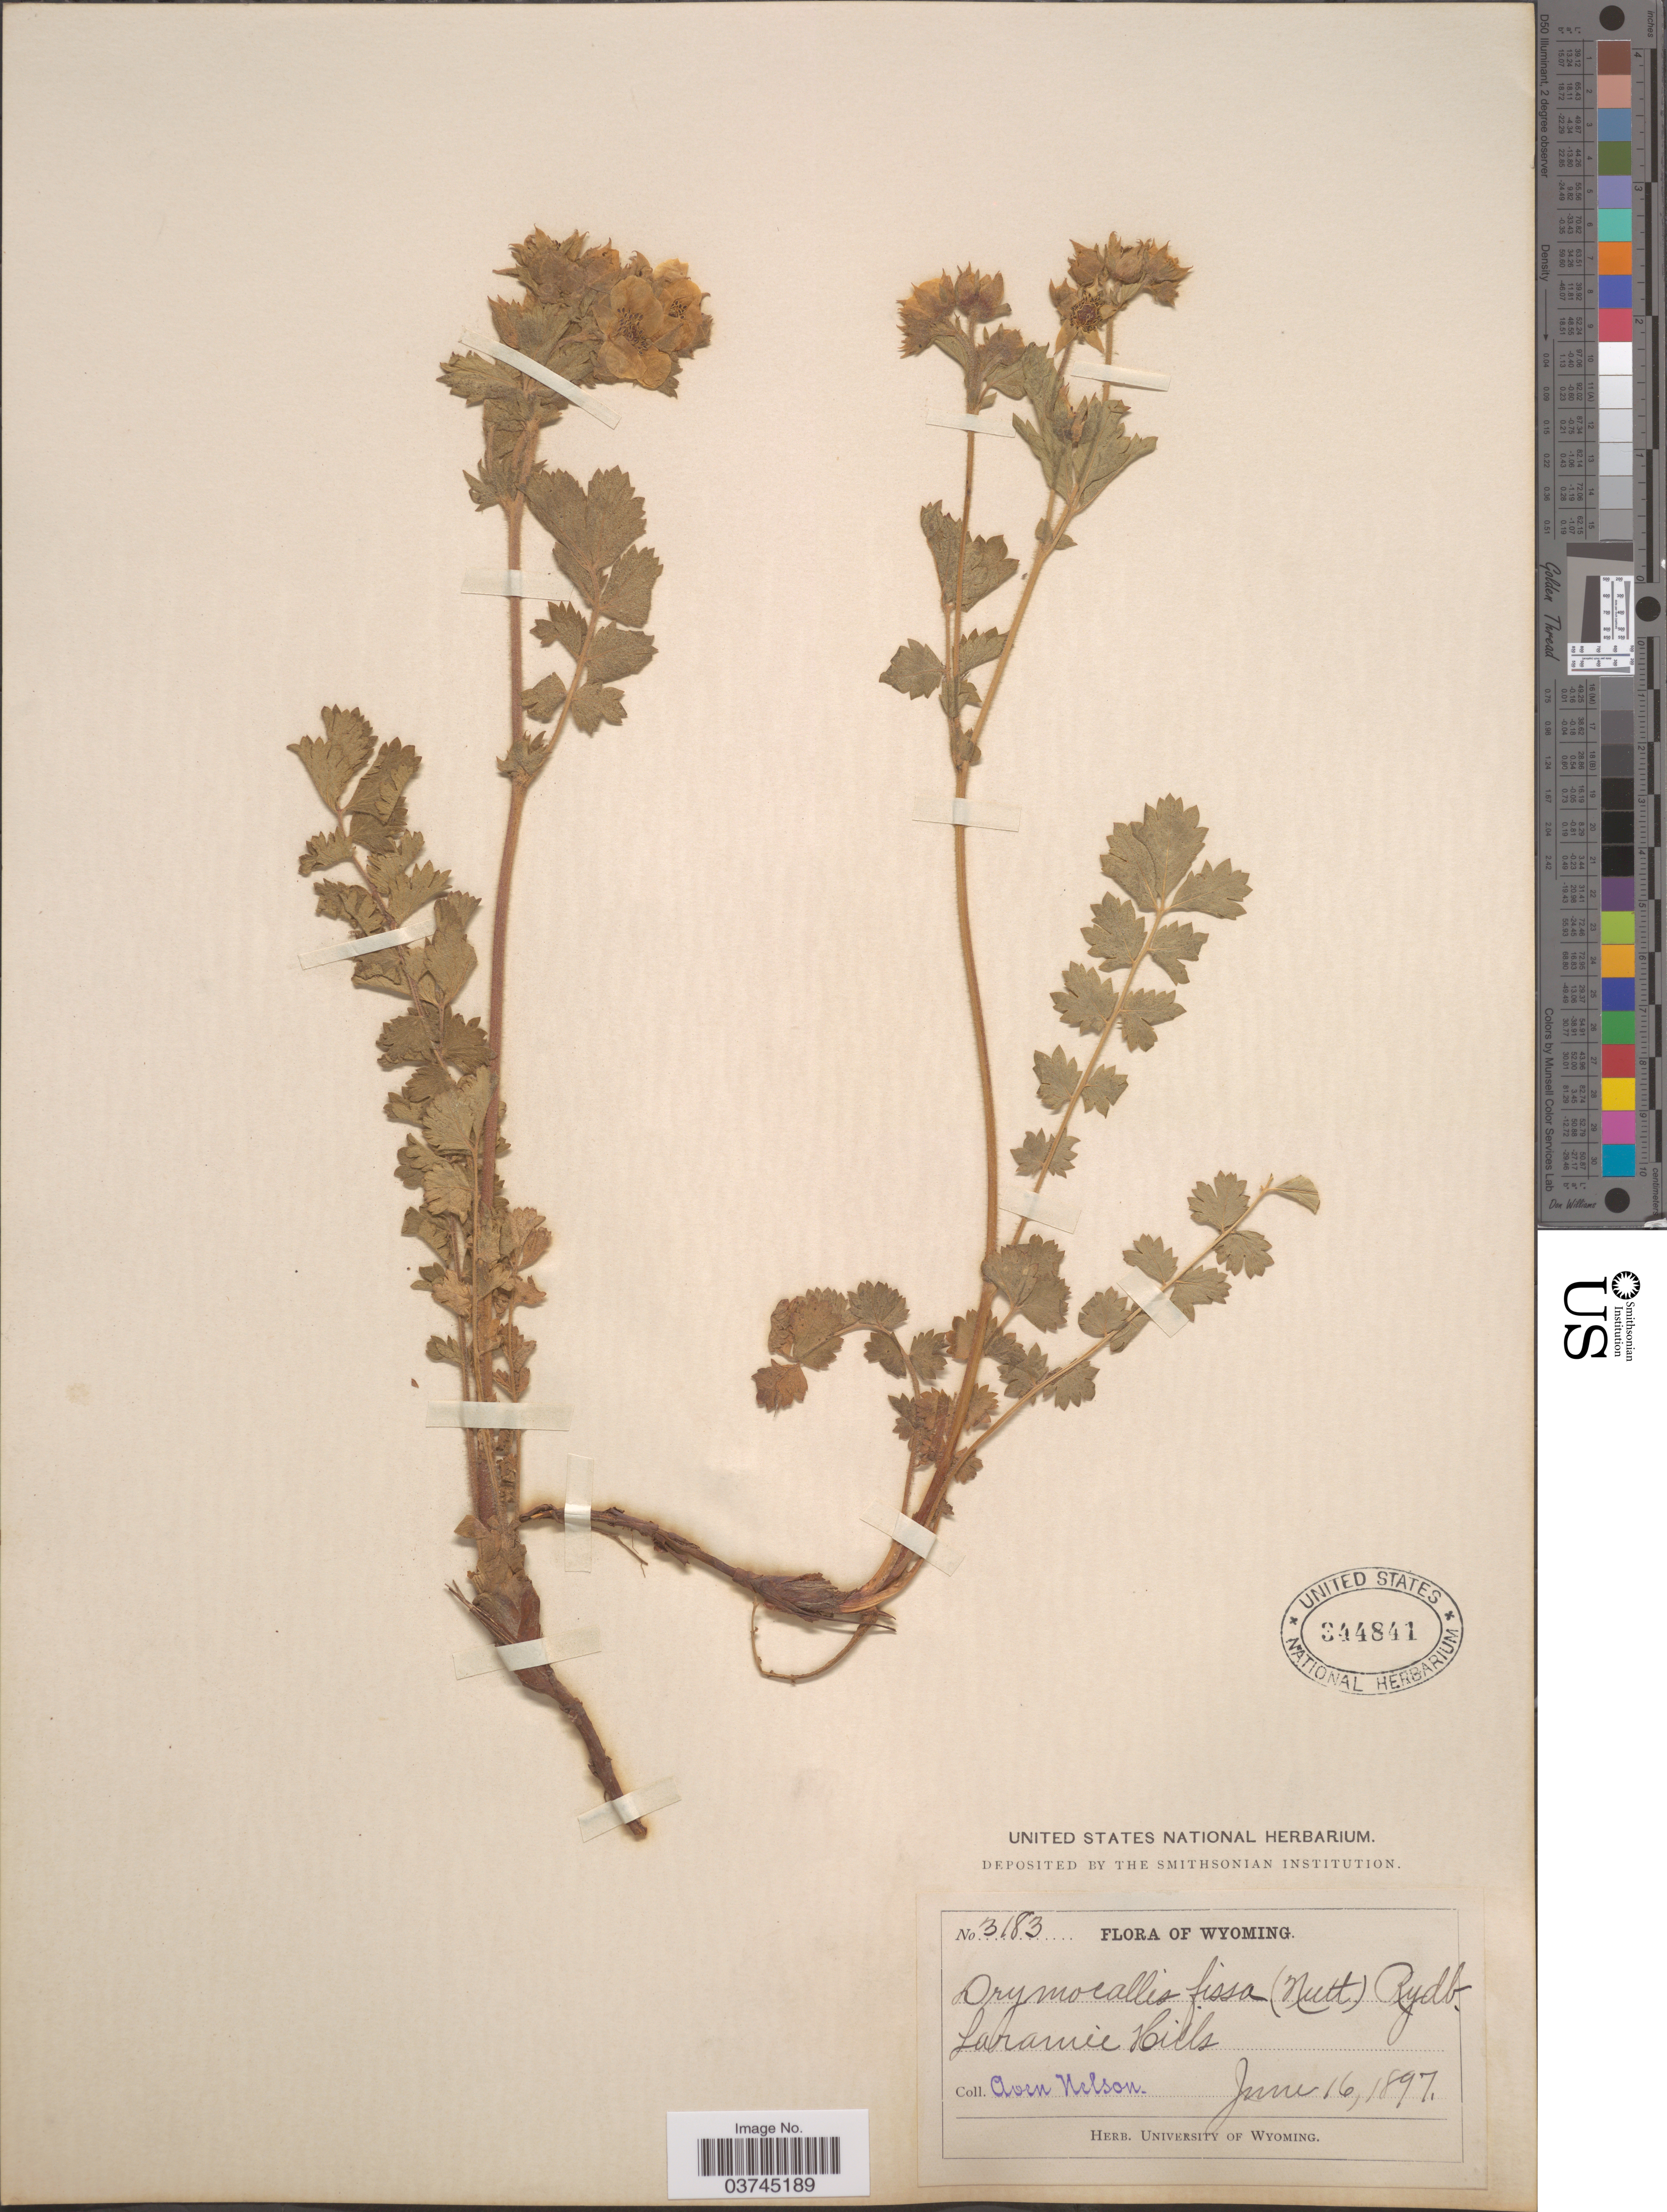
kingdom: Plantae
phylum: Tracheophyta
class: Magnoliopsida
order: Rosales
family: Rosaceae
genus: Drymocallis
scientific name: Drymocallis fissa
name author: (Nutt.) Rydb.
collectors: A. Nelson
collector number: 3183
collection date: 1897-06-16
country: United States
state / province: Wyoming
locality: Laramie Hills.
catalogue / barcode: US 344841